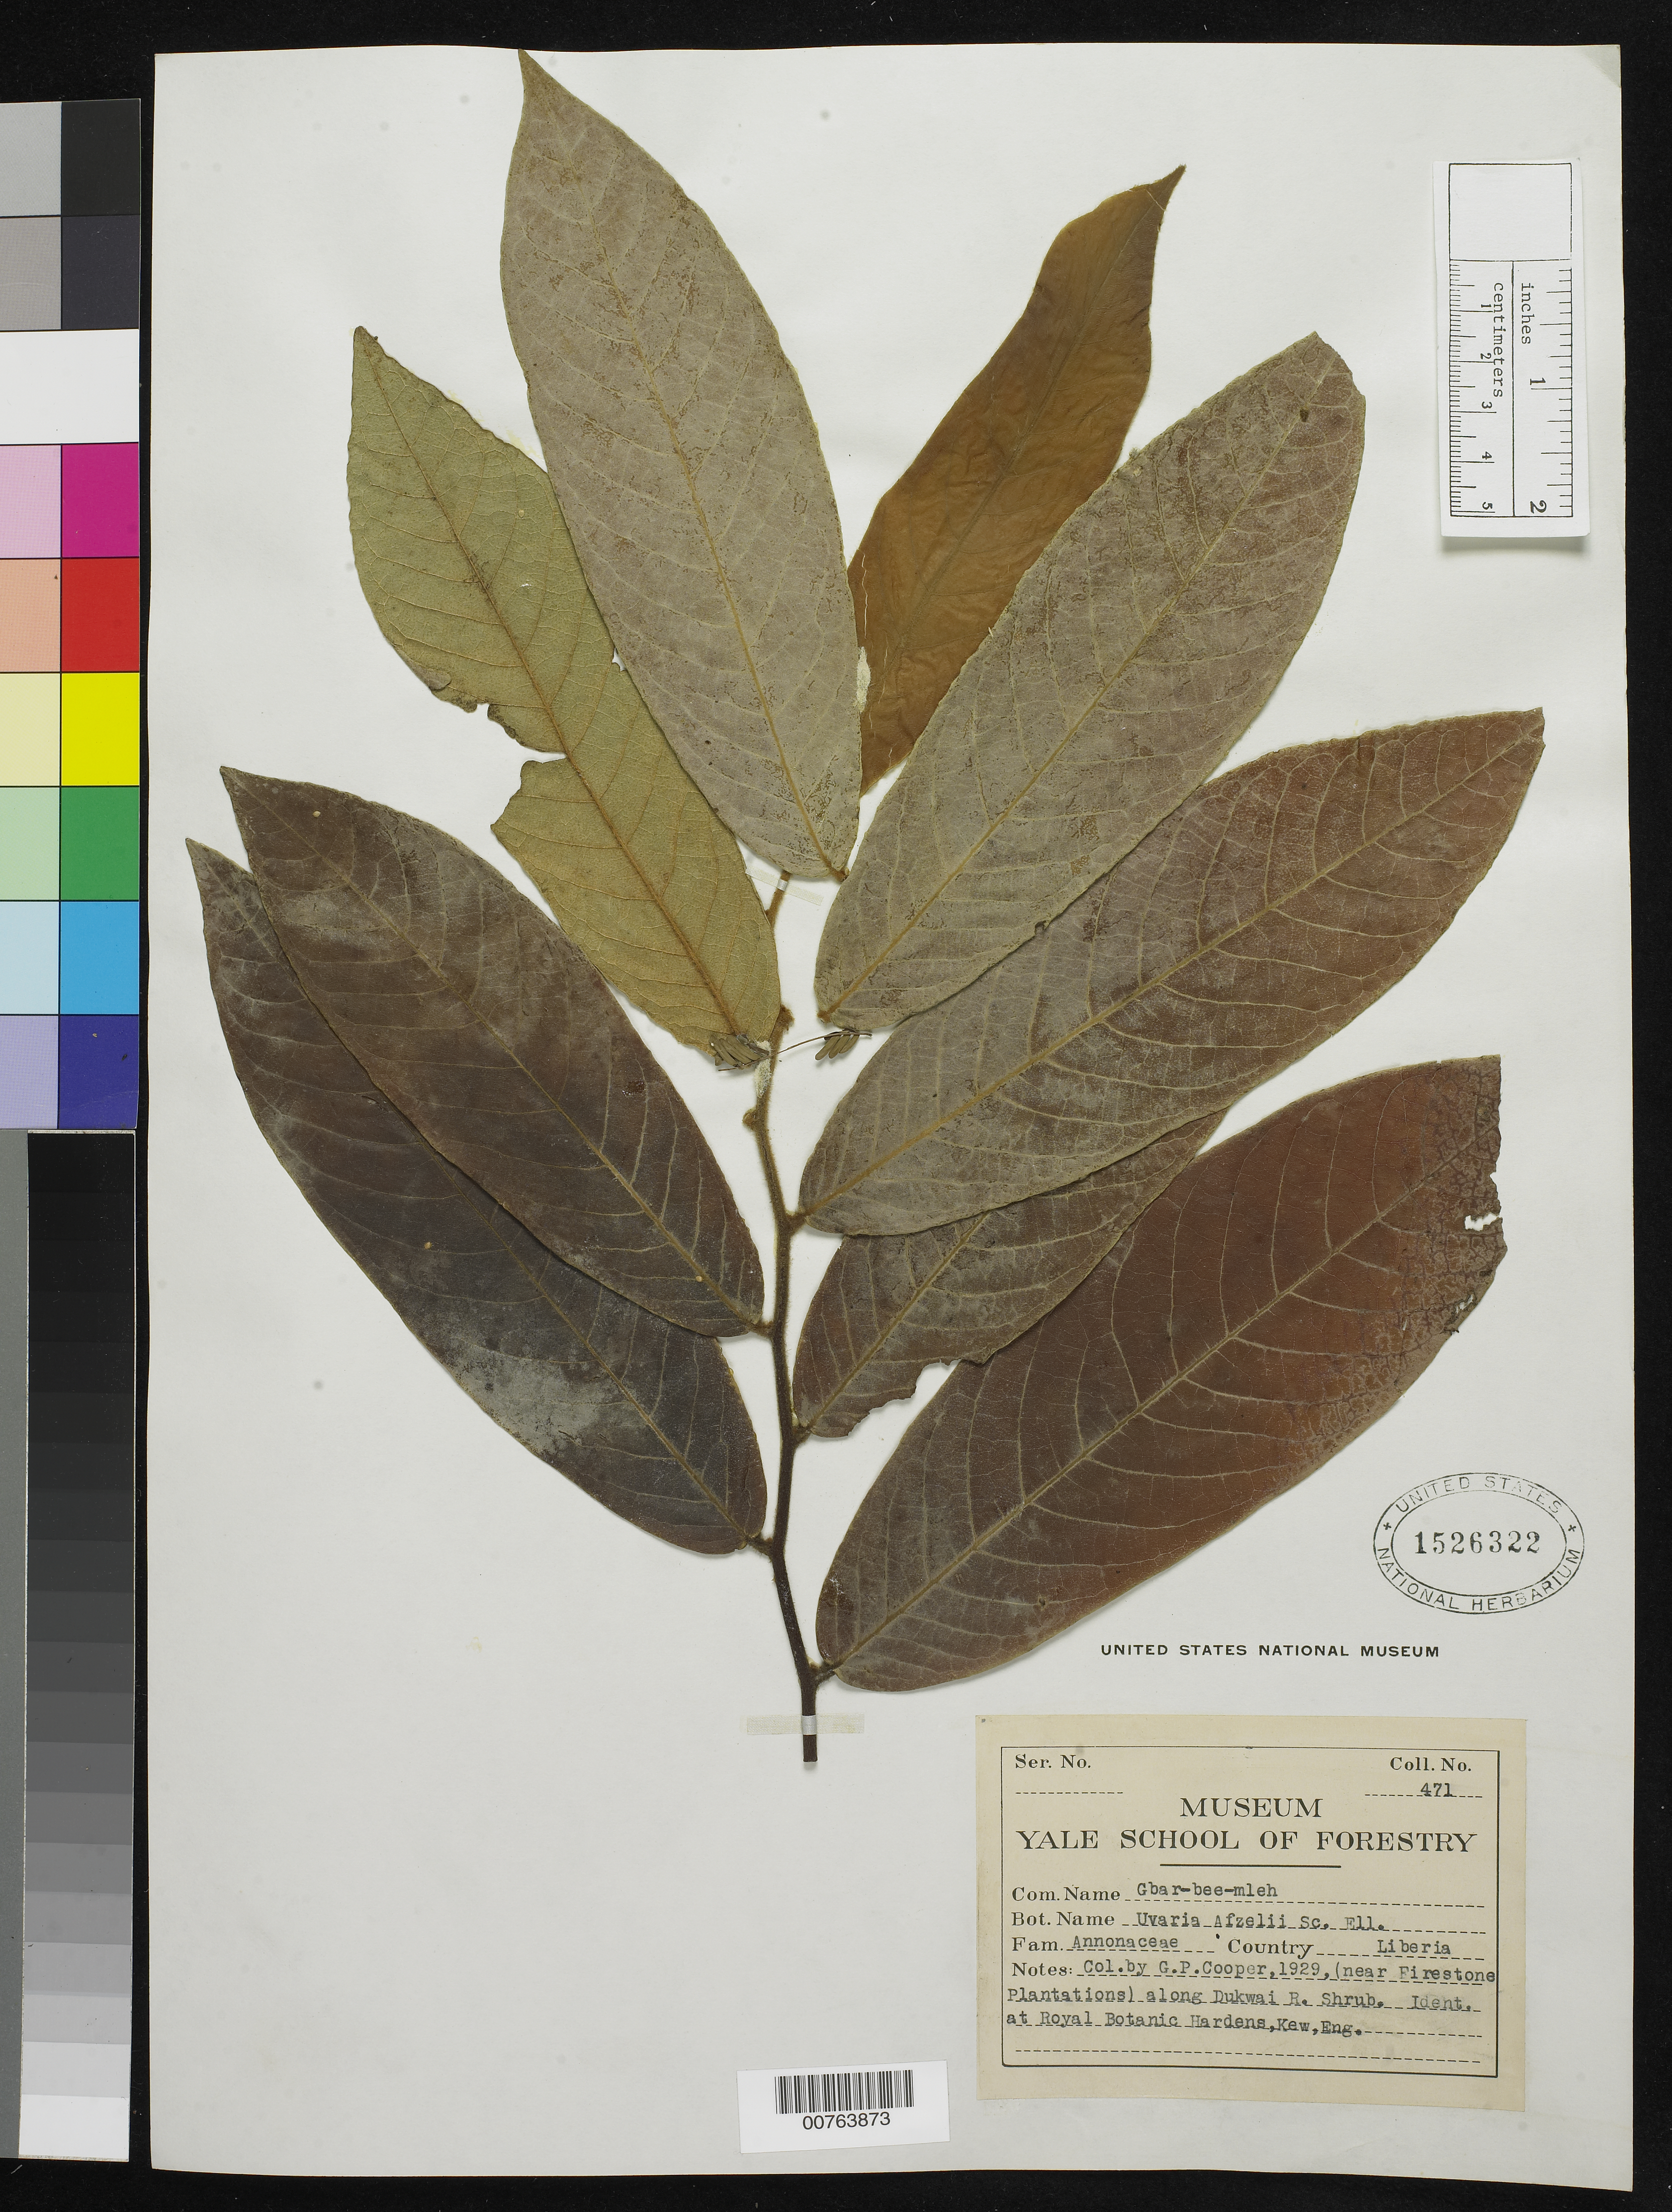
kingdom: Plantae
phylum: Tracheophyta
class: Magnoliopsida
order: Magnoliales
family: Annonaceae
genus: Uvaria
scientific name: Uvaria afzelii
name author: Scott Elliot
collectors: G. Cooper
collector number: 471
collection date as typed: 1929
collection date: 1929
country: Liberia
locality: (near Firestone Plantations) along Dukwai River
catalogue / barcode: US 1526322